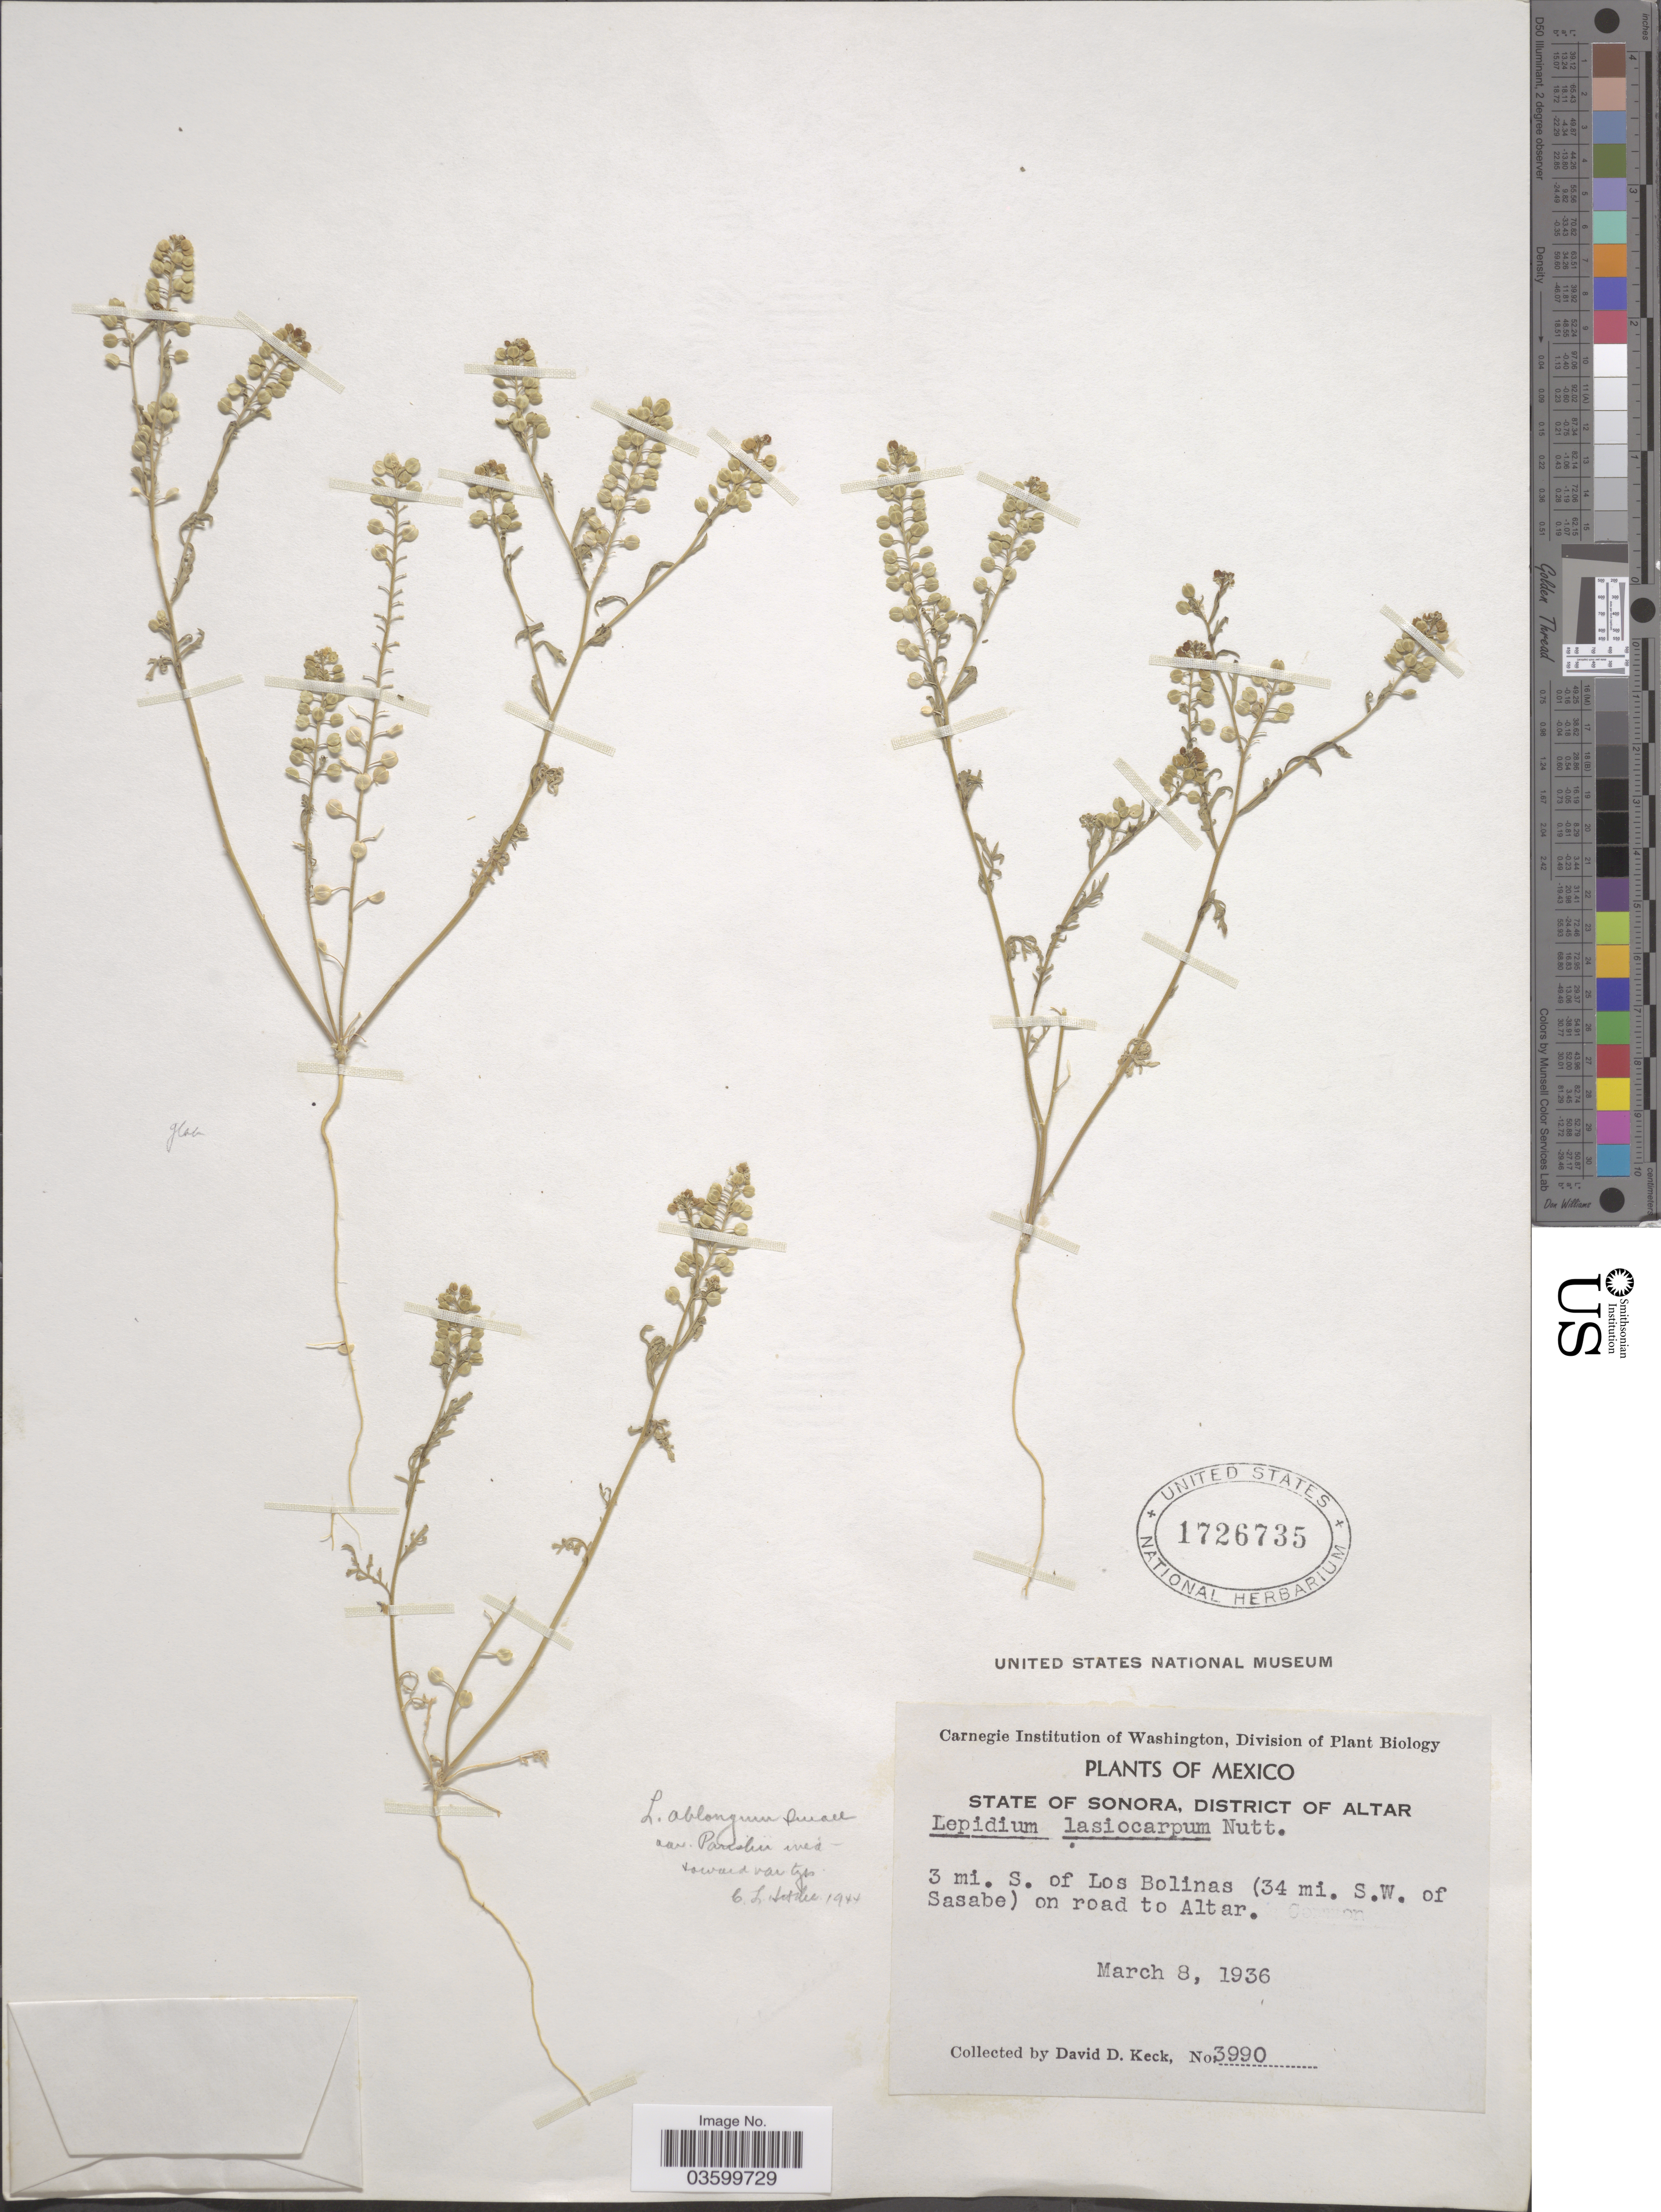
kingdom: Plantae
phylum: Tracheophyta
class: Magnoliopsida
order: Brassicales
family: Brassicaceae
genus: Lepidium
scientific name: Lepidium oblongum var. insulare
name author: C.L. Hitchc.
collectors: D. D. Keck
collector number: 3990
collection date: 1936-03-08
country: Mexico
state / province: Sonora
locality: District of Altar. 3 mi. S. of Los Bolinas (34 mi. S. W. of Sasabe) on road to Altar.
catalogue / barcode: US 1726735